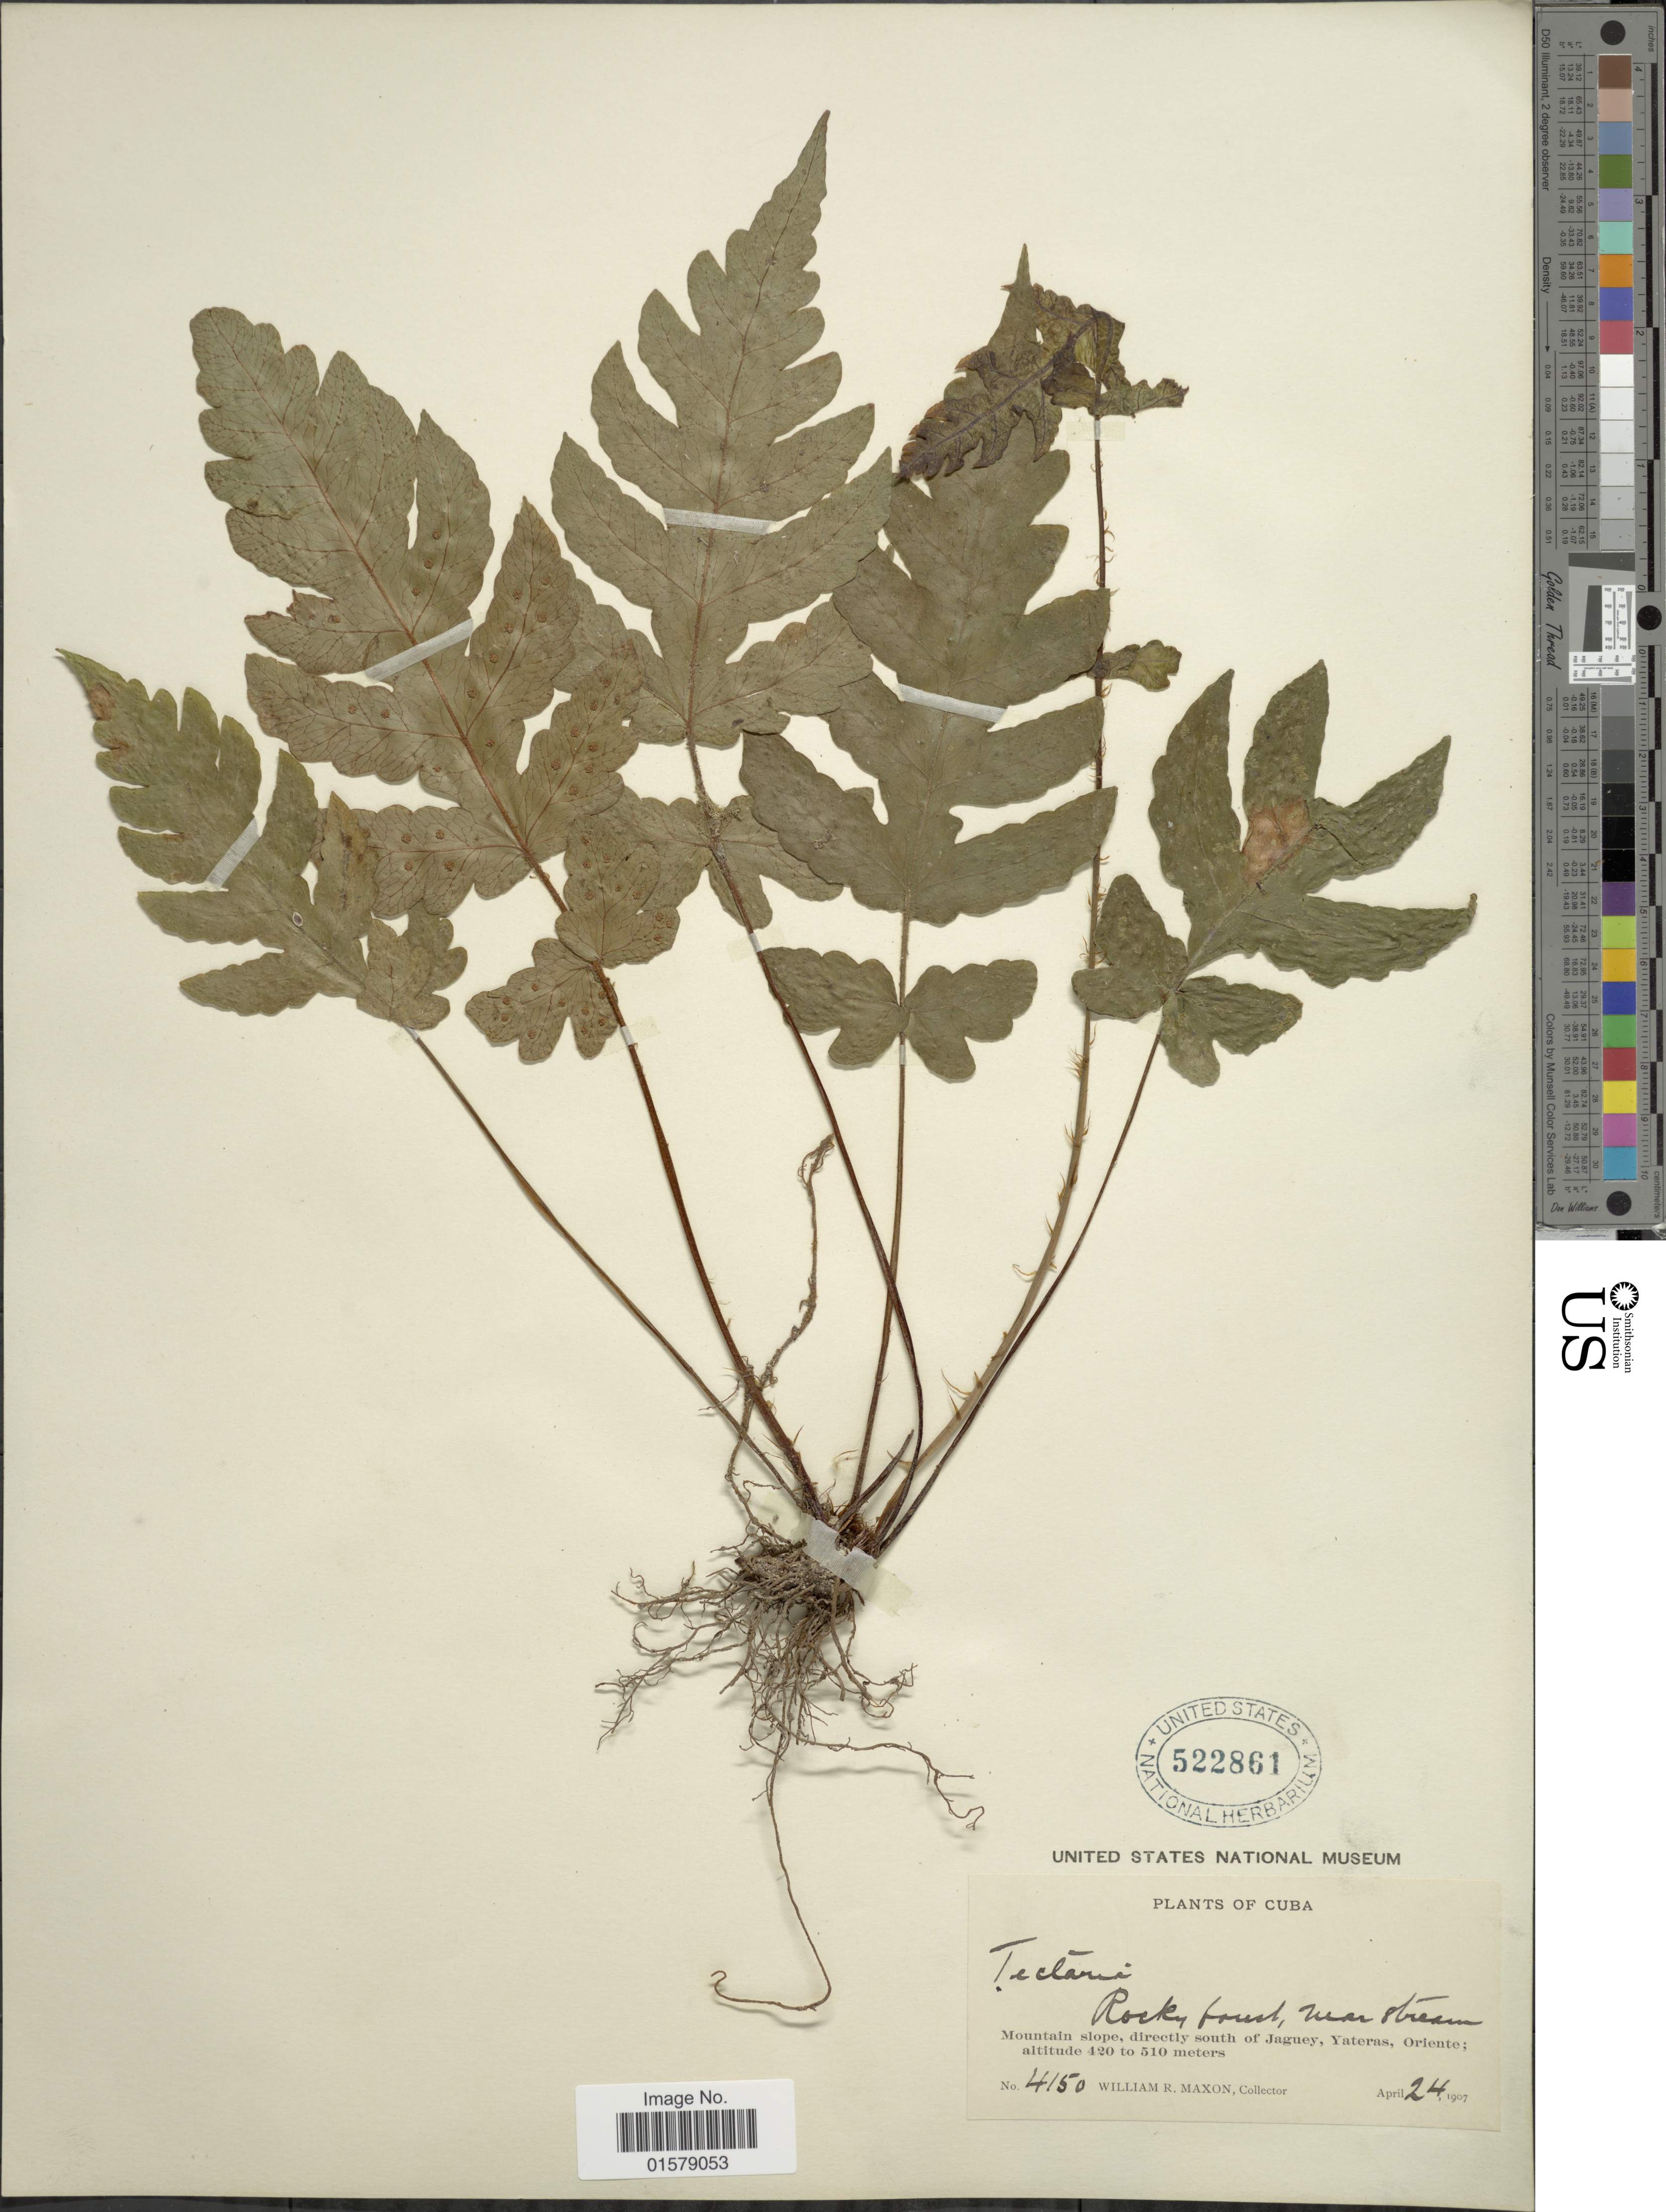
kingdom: Plantae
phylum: Tracheophyta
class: Polypodiopsida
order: Polypodiales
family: Tectariaceae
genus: Tectaria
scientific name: Tectaria cicutaria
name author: (L.) Copel.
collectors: W. R. Maxon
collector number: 4150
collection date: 1907-04-24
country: Cuba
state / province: Oriente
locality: Mountain slope, directly south of Jageeuy, Yateras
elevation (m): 420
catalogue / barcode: US 522861